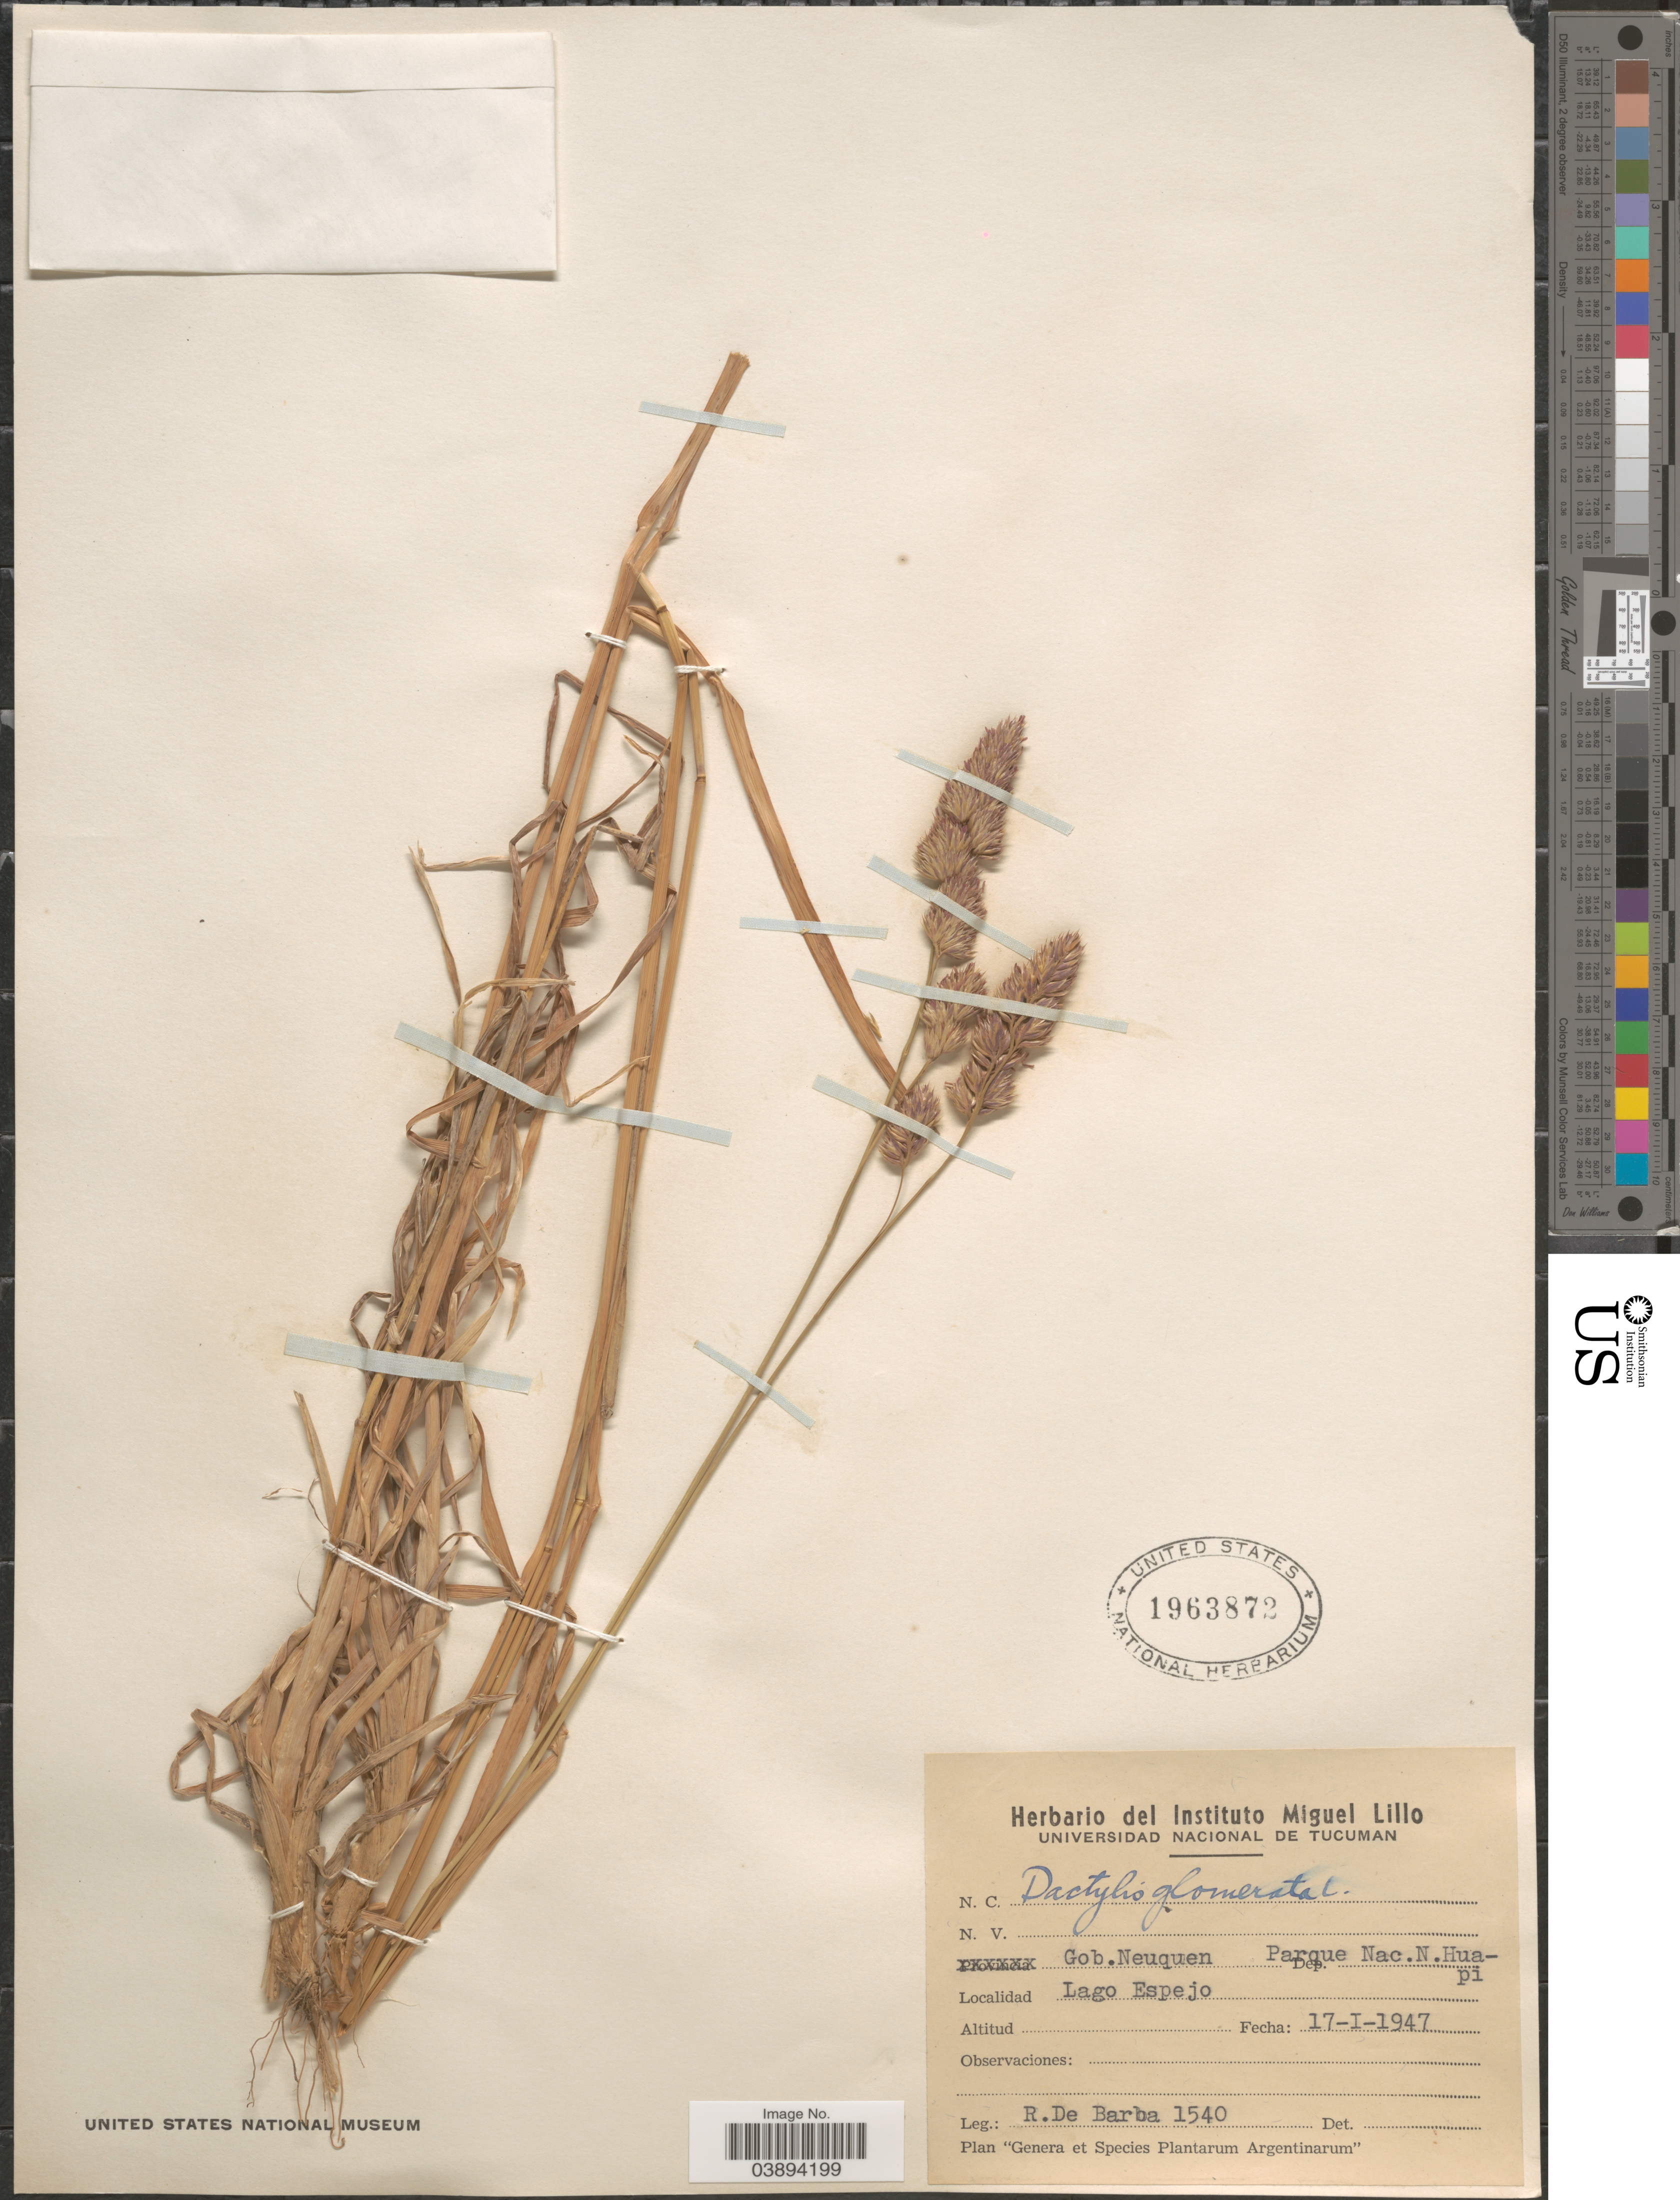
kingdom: Plantae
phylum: Tracheophyta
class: Liliopsida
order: Poales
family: Poaceae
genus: Dactylis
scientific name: Dactylis glomerata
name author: L.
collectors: R. De Barba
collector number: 1540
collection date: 1947-01-17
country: Argentina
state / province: Neuquen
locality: Gob.Neuquen. Dep. Parque Nac.N.Huapi. Lago Espejo.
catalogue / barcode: US 1963872